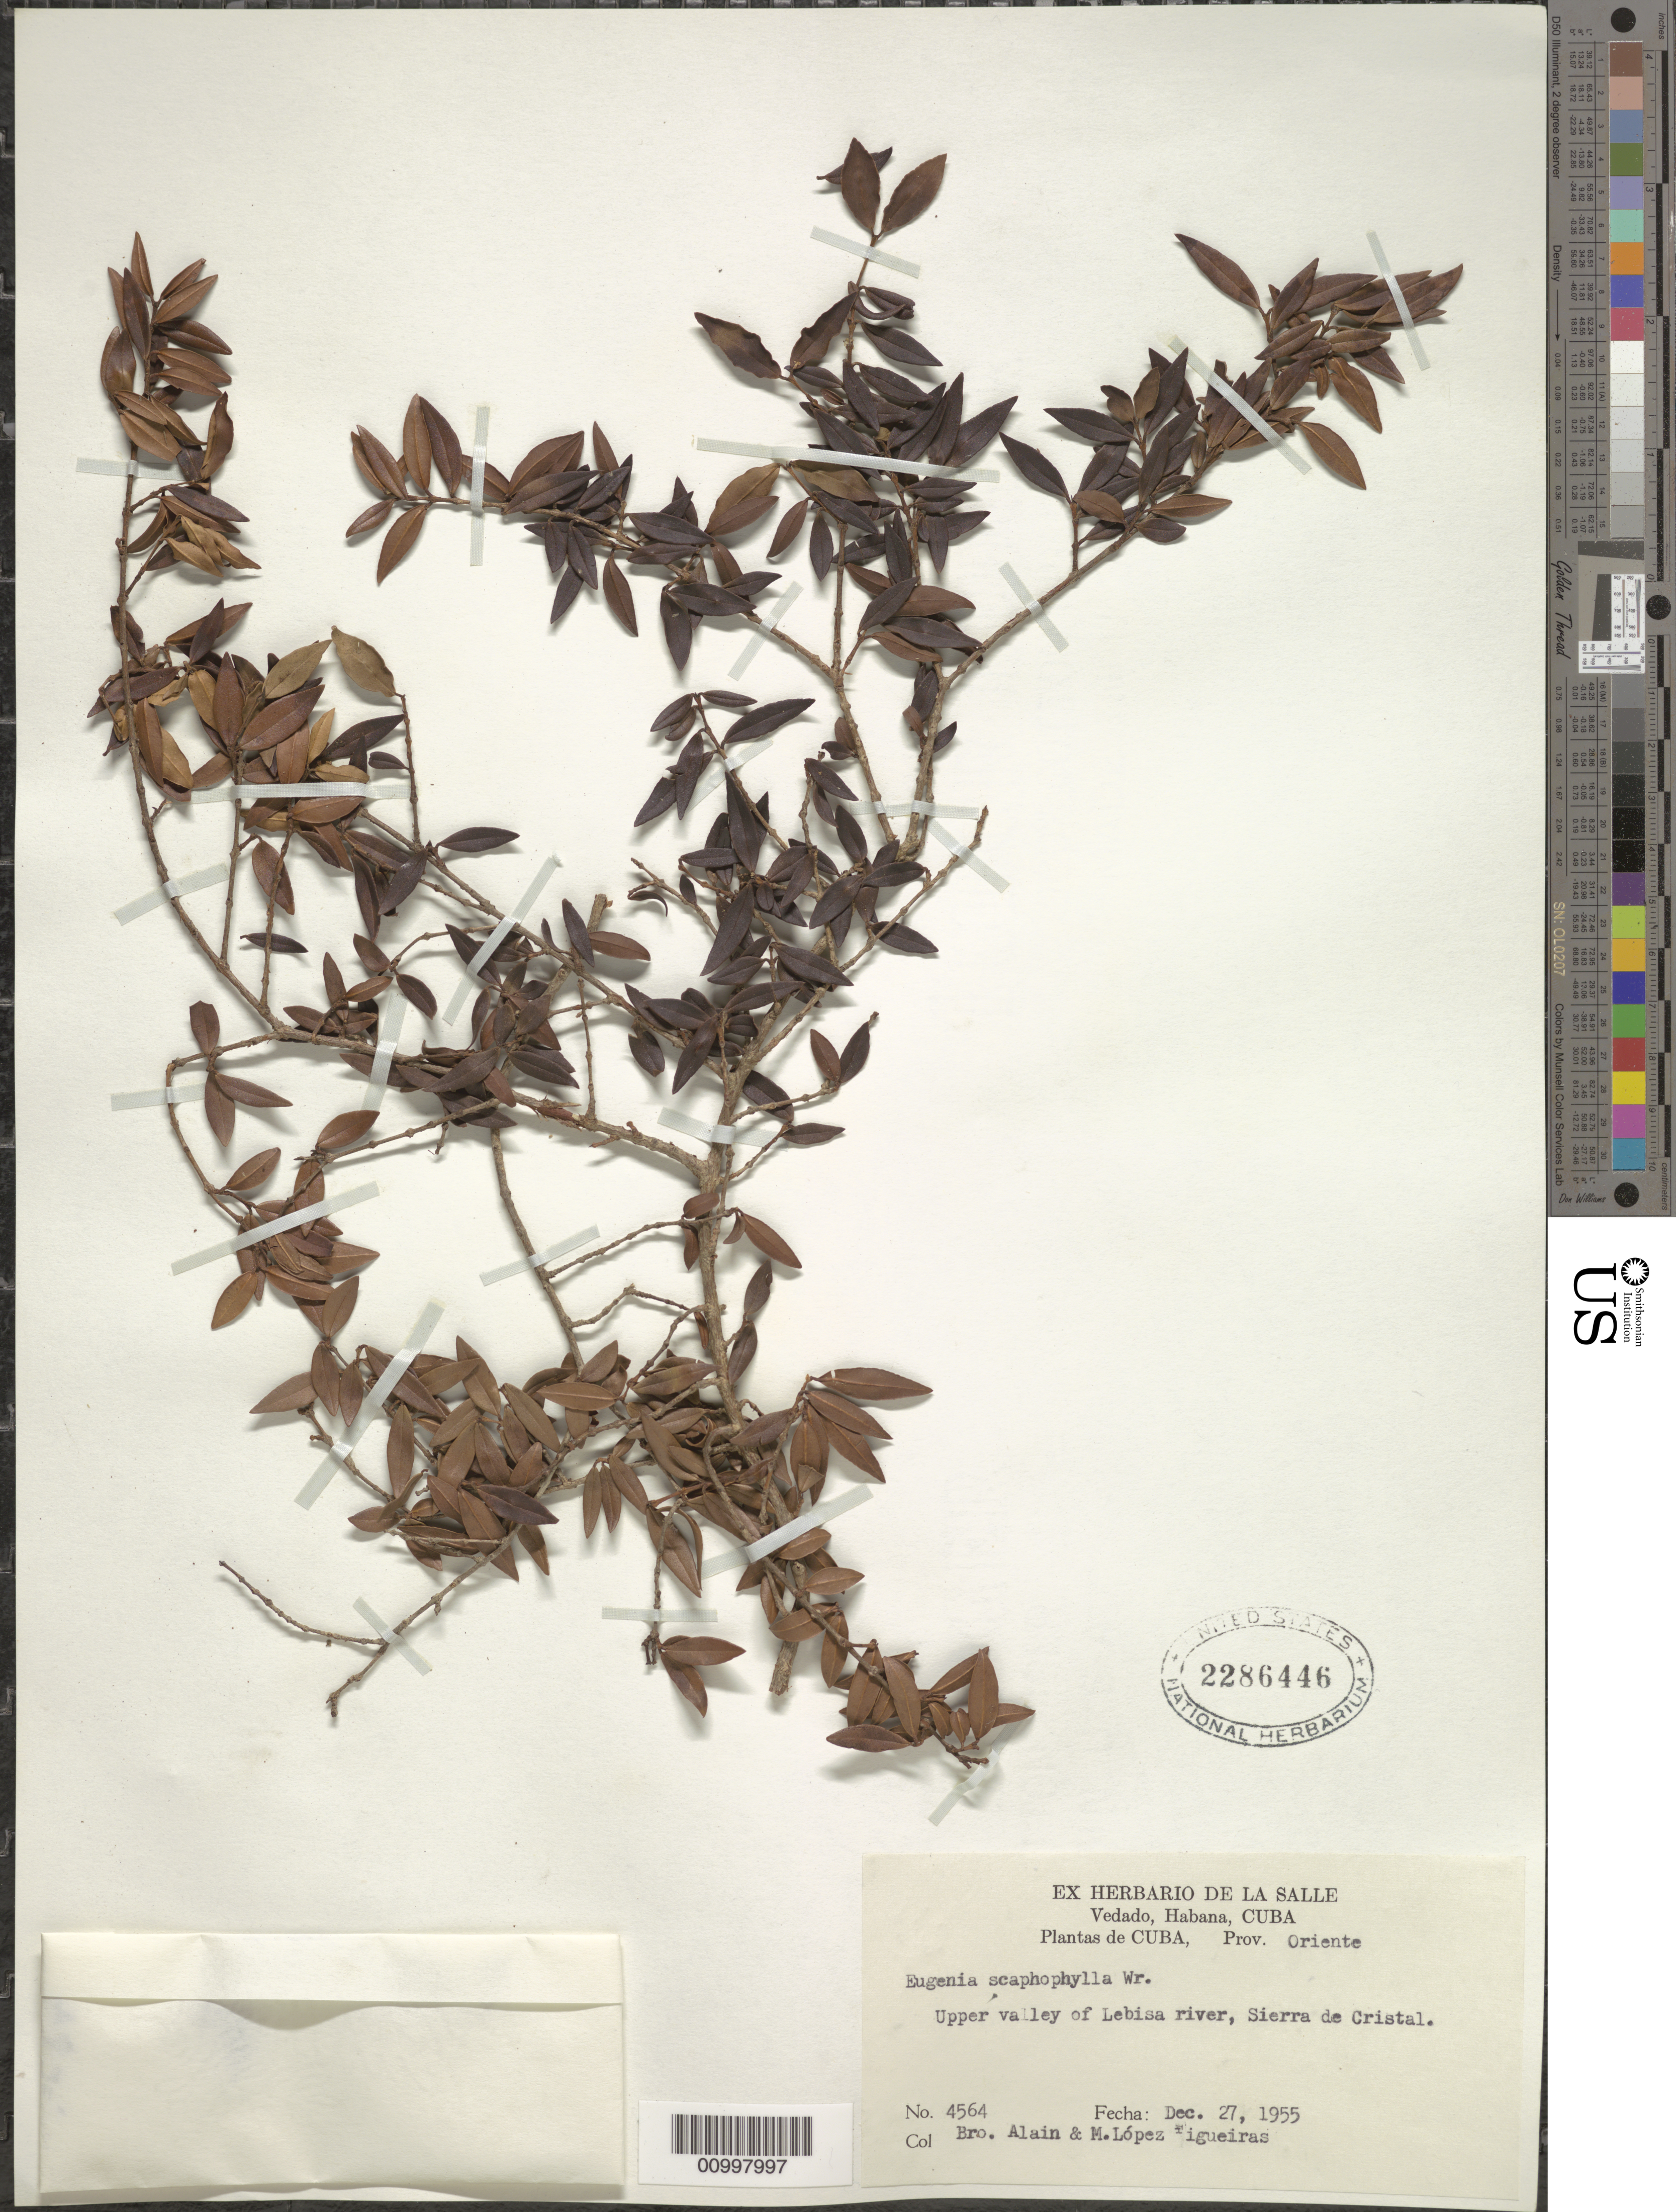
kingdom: Plantae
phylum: Tracheophyta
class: Magnoliopsida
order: Myrtales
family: Myrtaceae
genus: Eugenia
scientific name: Eugenia scaphephylla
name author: C. Wright in Sauvalle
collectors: A. H. Liogier & M. López Figueiras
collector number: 4564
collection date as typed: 27 Dec 1955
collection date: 1955-12-27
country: Cuba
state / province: Oriente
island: Cuba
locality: Upper valley of Lebisa River, Sierra de Cristal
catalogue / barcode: US 2286446